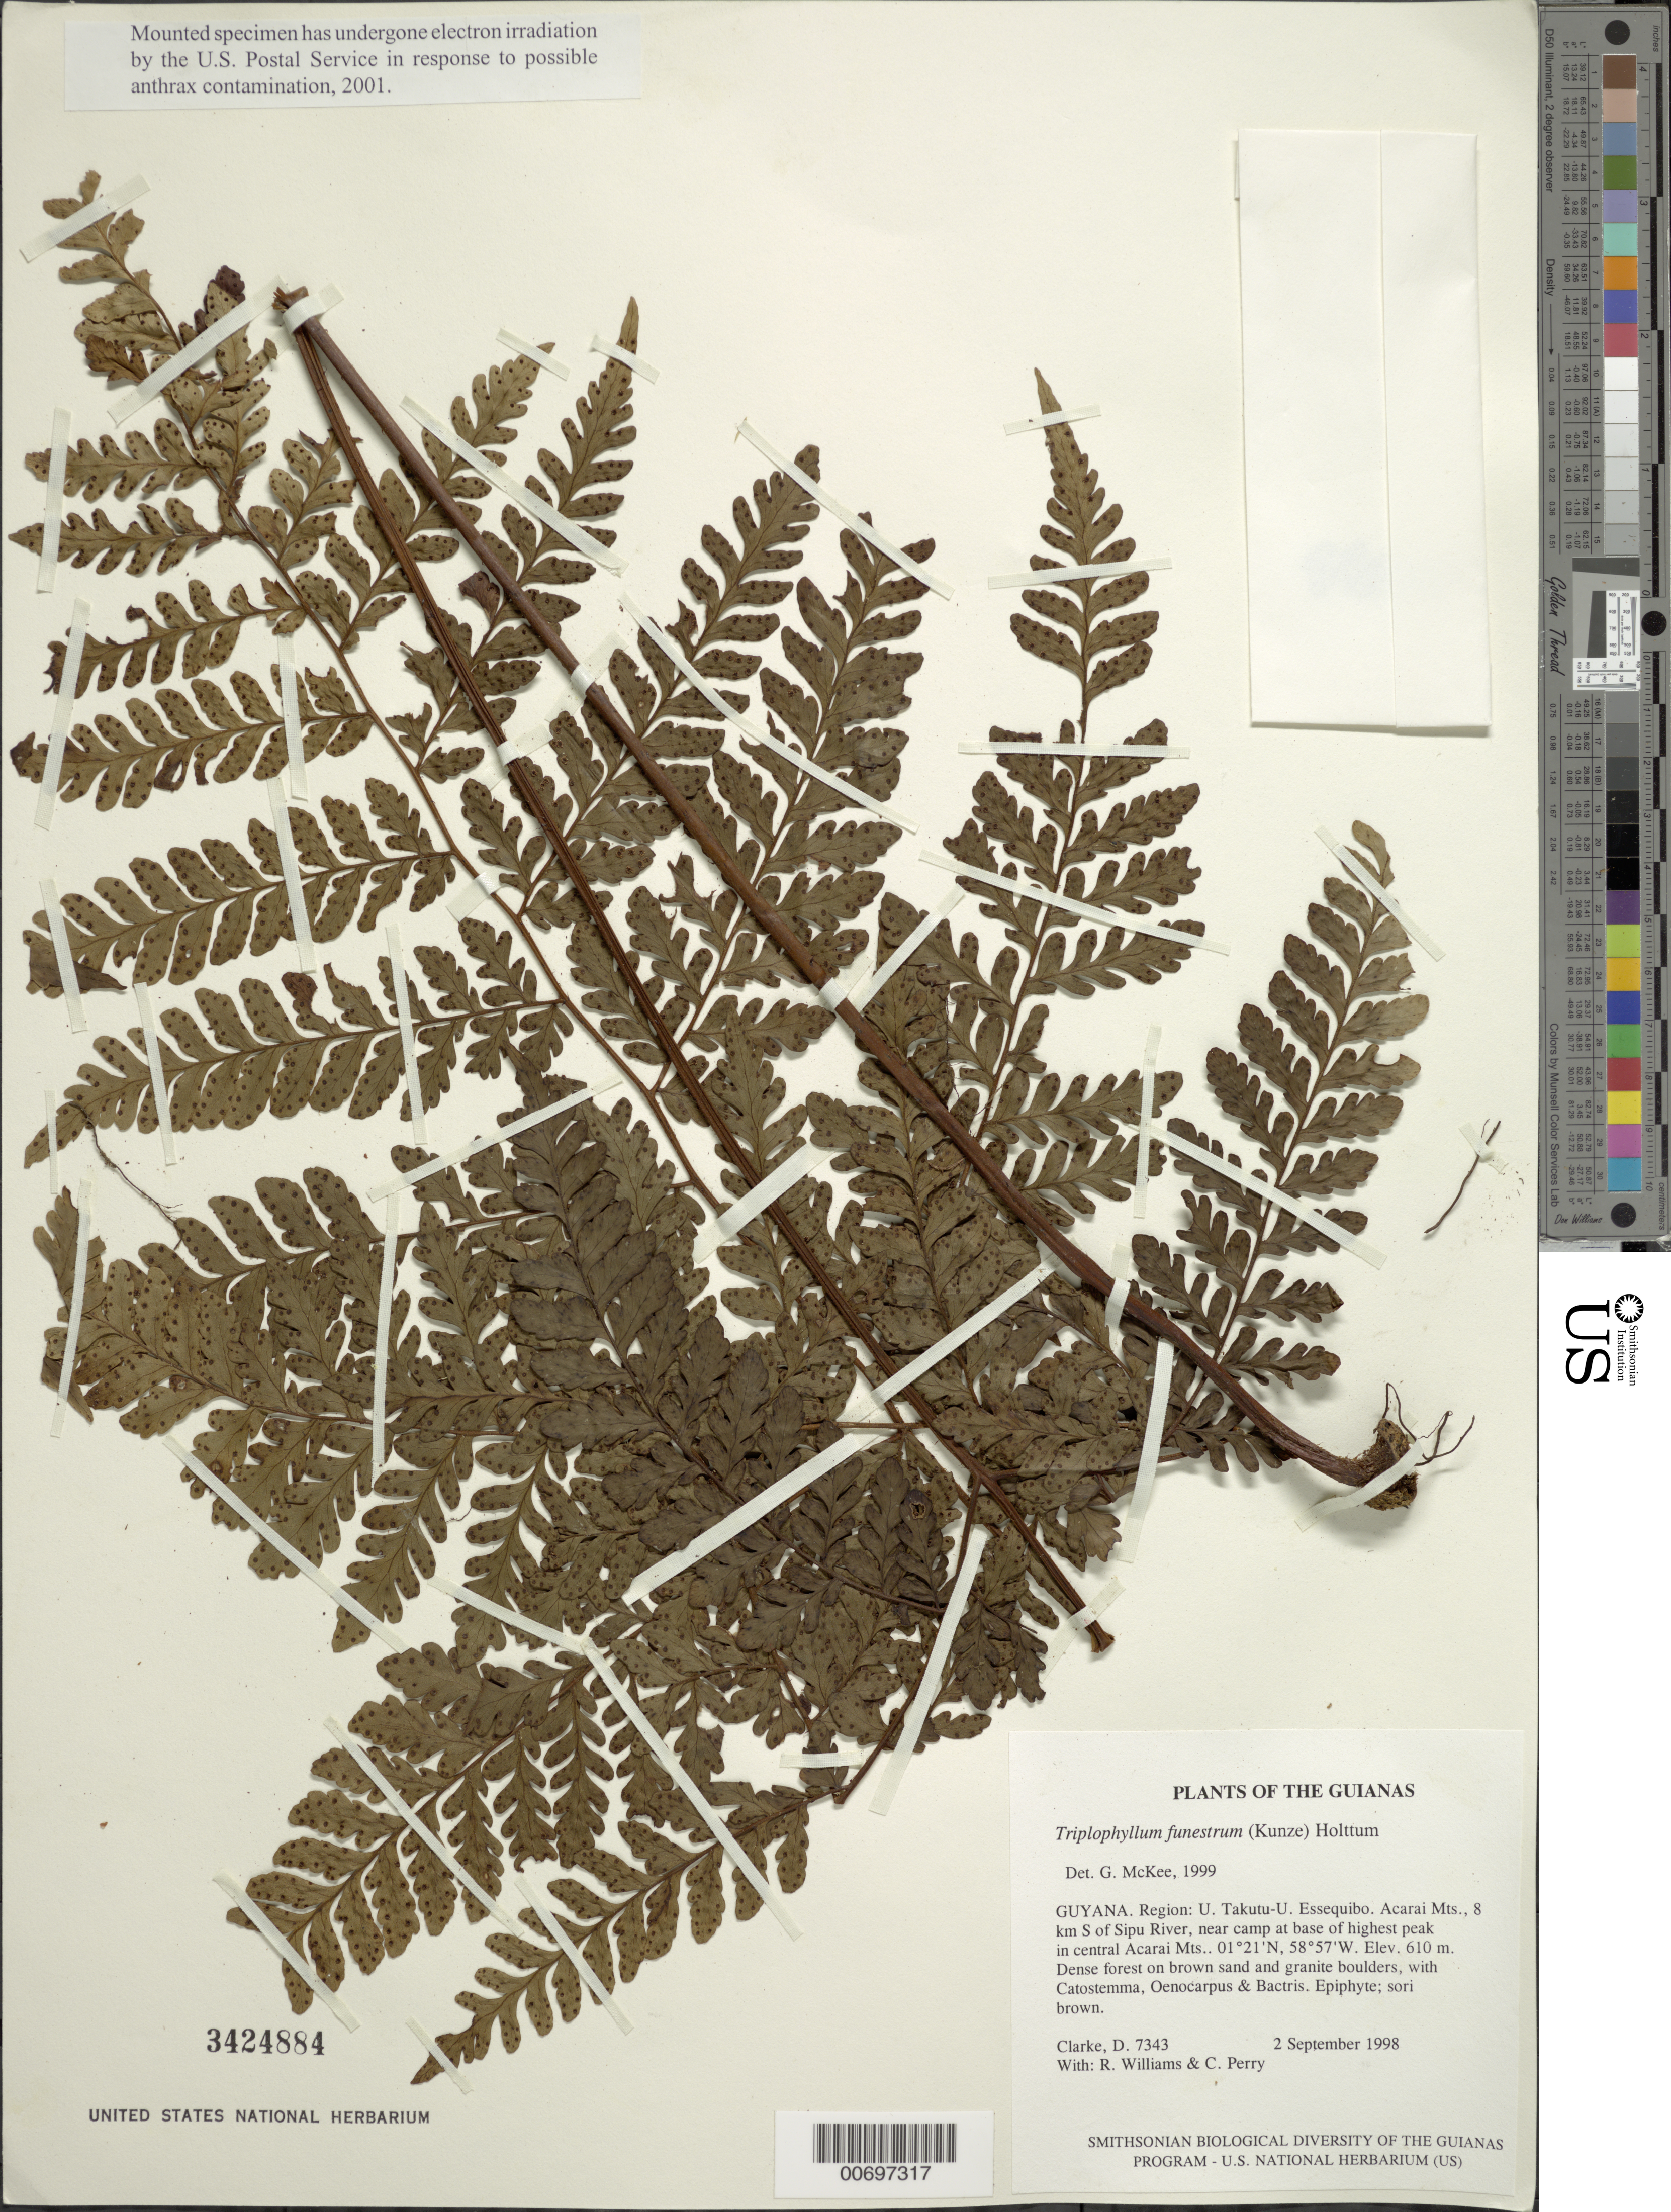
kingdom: Plantae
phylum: Tracheophyta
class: Polypodiopsida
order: Polypodiales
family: Tectariaceae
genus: Triplophyllum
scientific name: Triplophyllum funestum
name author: (Kunze) Holttum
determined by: McKee, G. S., (US), NMNH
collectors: H. D. Clarke, R. Williams & C. Perry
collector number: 7343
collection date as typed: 2 September 1998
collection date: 1998-09-02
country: Guyana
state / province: U. Takutu-U. Essequibo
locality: Acarai Mts., 8 km S of Sipu River, near camp at base of highest peak in central Acarai Mts.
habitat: Dense forest on brown sand and granite boulders, with Catostemma, Oenocarpus & Bactris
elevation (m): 610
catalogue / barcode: US 3424884